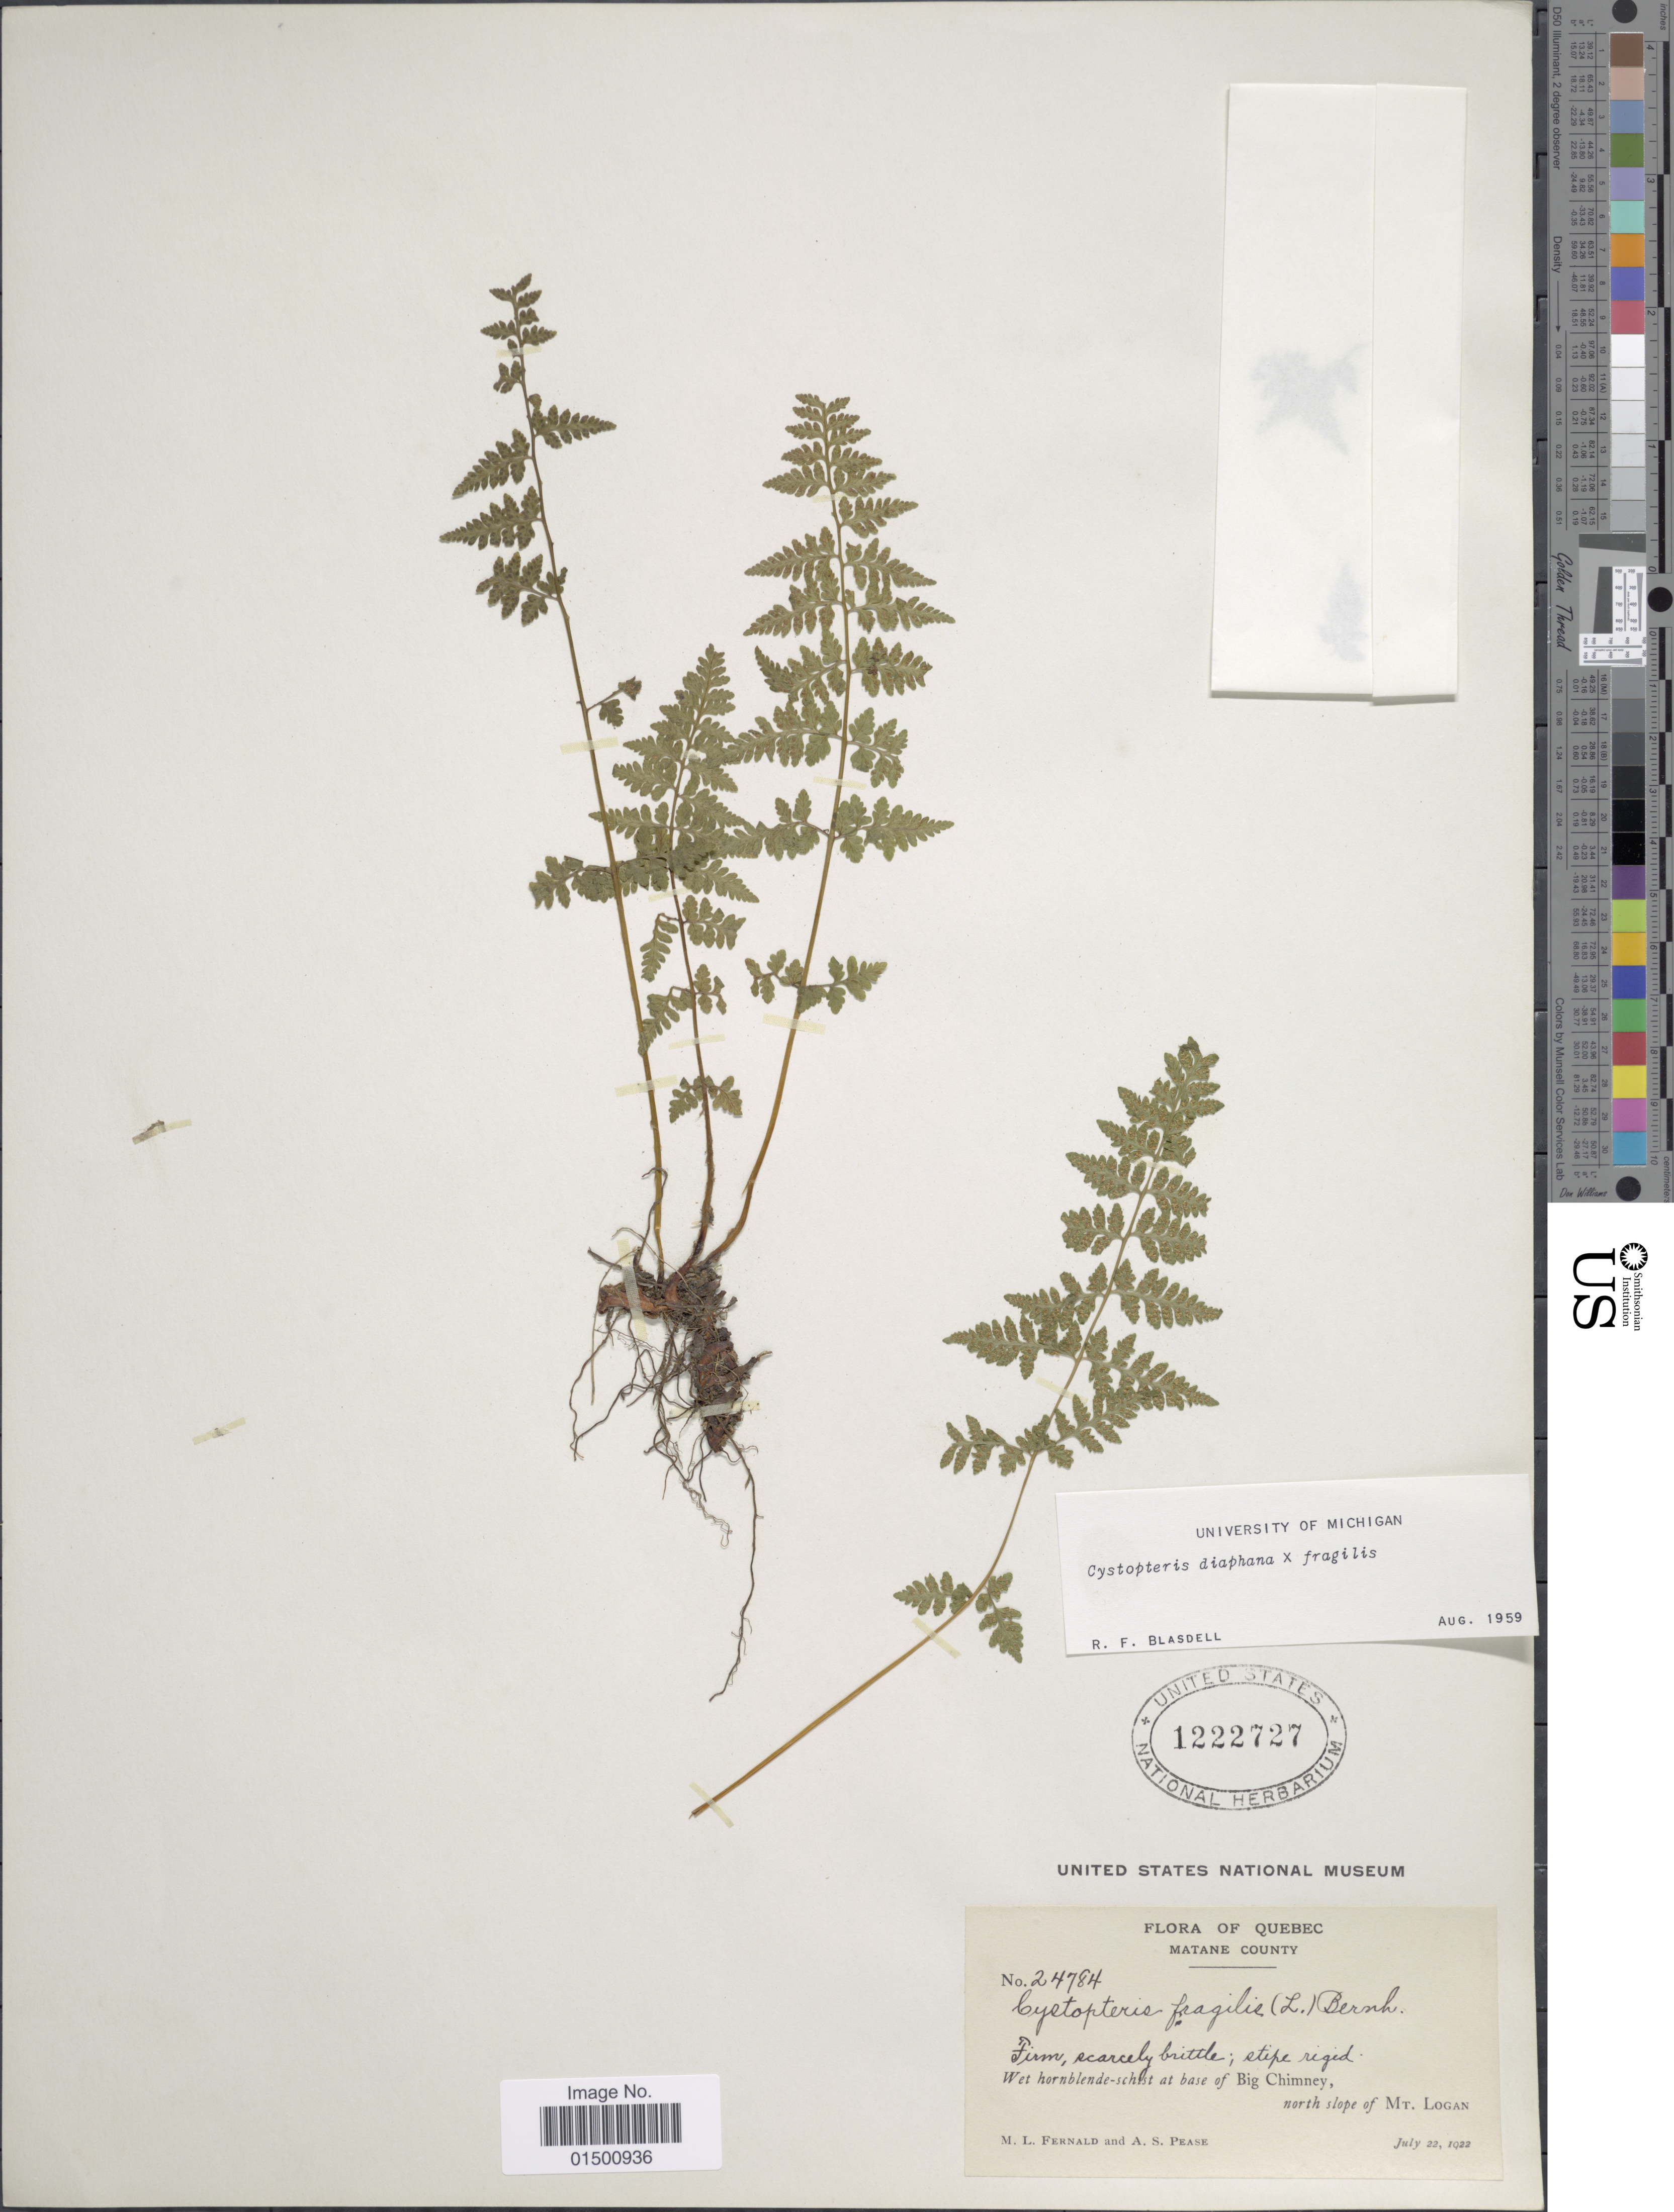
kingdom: Plantae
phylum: Tracheophyta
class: Polypodiopsida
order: Polypodiales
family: Cystopteridaceae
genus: Cystopteris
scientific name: Cystopteris diaphana x C. fragilis (L.) Bernh.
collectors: M. L. Fernald & A. S. Pease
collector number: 24784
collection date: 1922-07-22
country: Canada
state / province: Quebec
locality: Matane County, Wet hornblende-schist at base of Big Chimney, north slope of Mt. Logan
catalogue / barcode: US 1222727